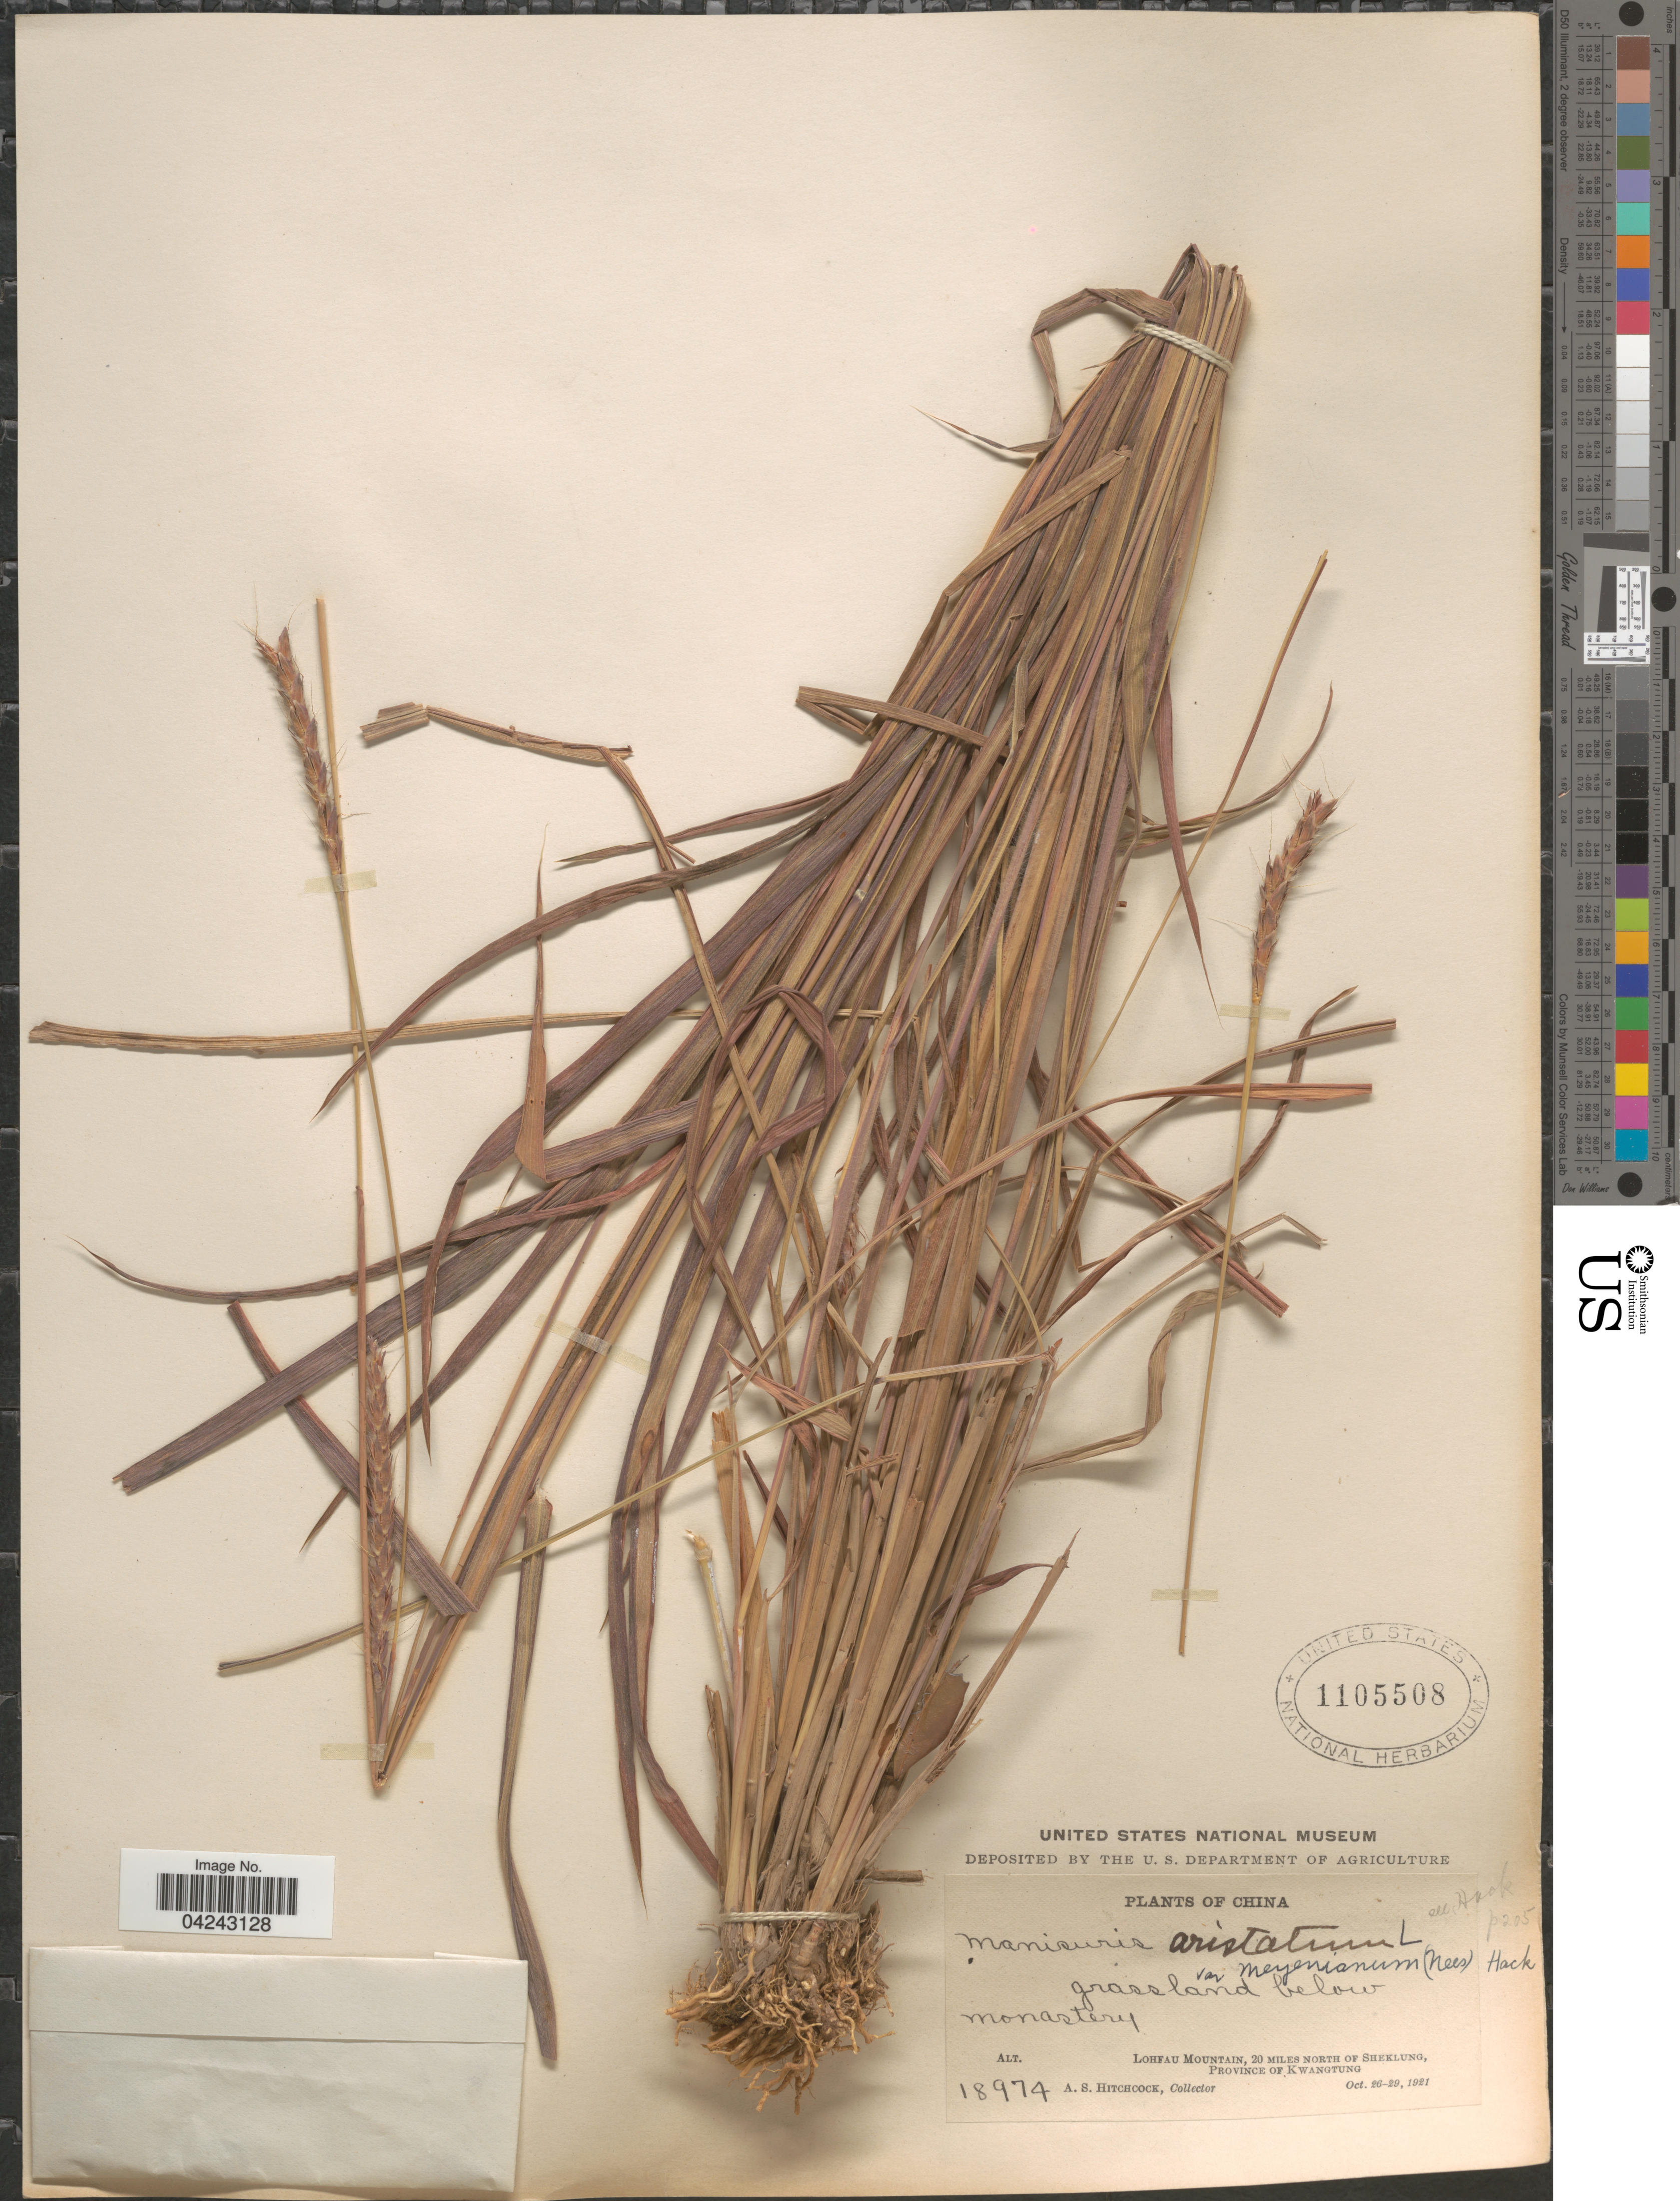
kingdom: Plantae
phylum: Tracheophyta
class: Liliopsida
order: Poales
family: Poaceae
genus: Ischaemum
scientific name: Ischaemum aristatum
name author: L.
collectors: A. S. Hitchcock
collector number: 18974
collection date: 1921-10-26/1921-10-29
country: China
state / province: Guangdong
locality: Grassland below monastery. Lohfau Mountain, 20 miles North of Sheklung, Province of Kwangtung.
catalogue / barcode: US 1105508